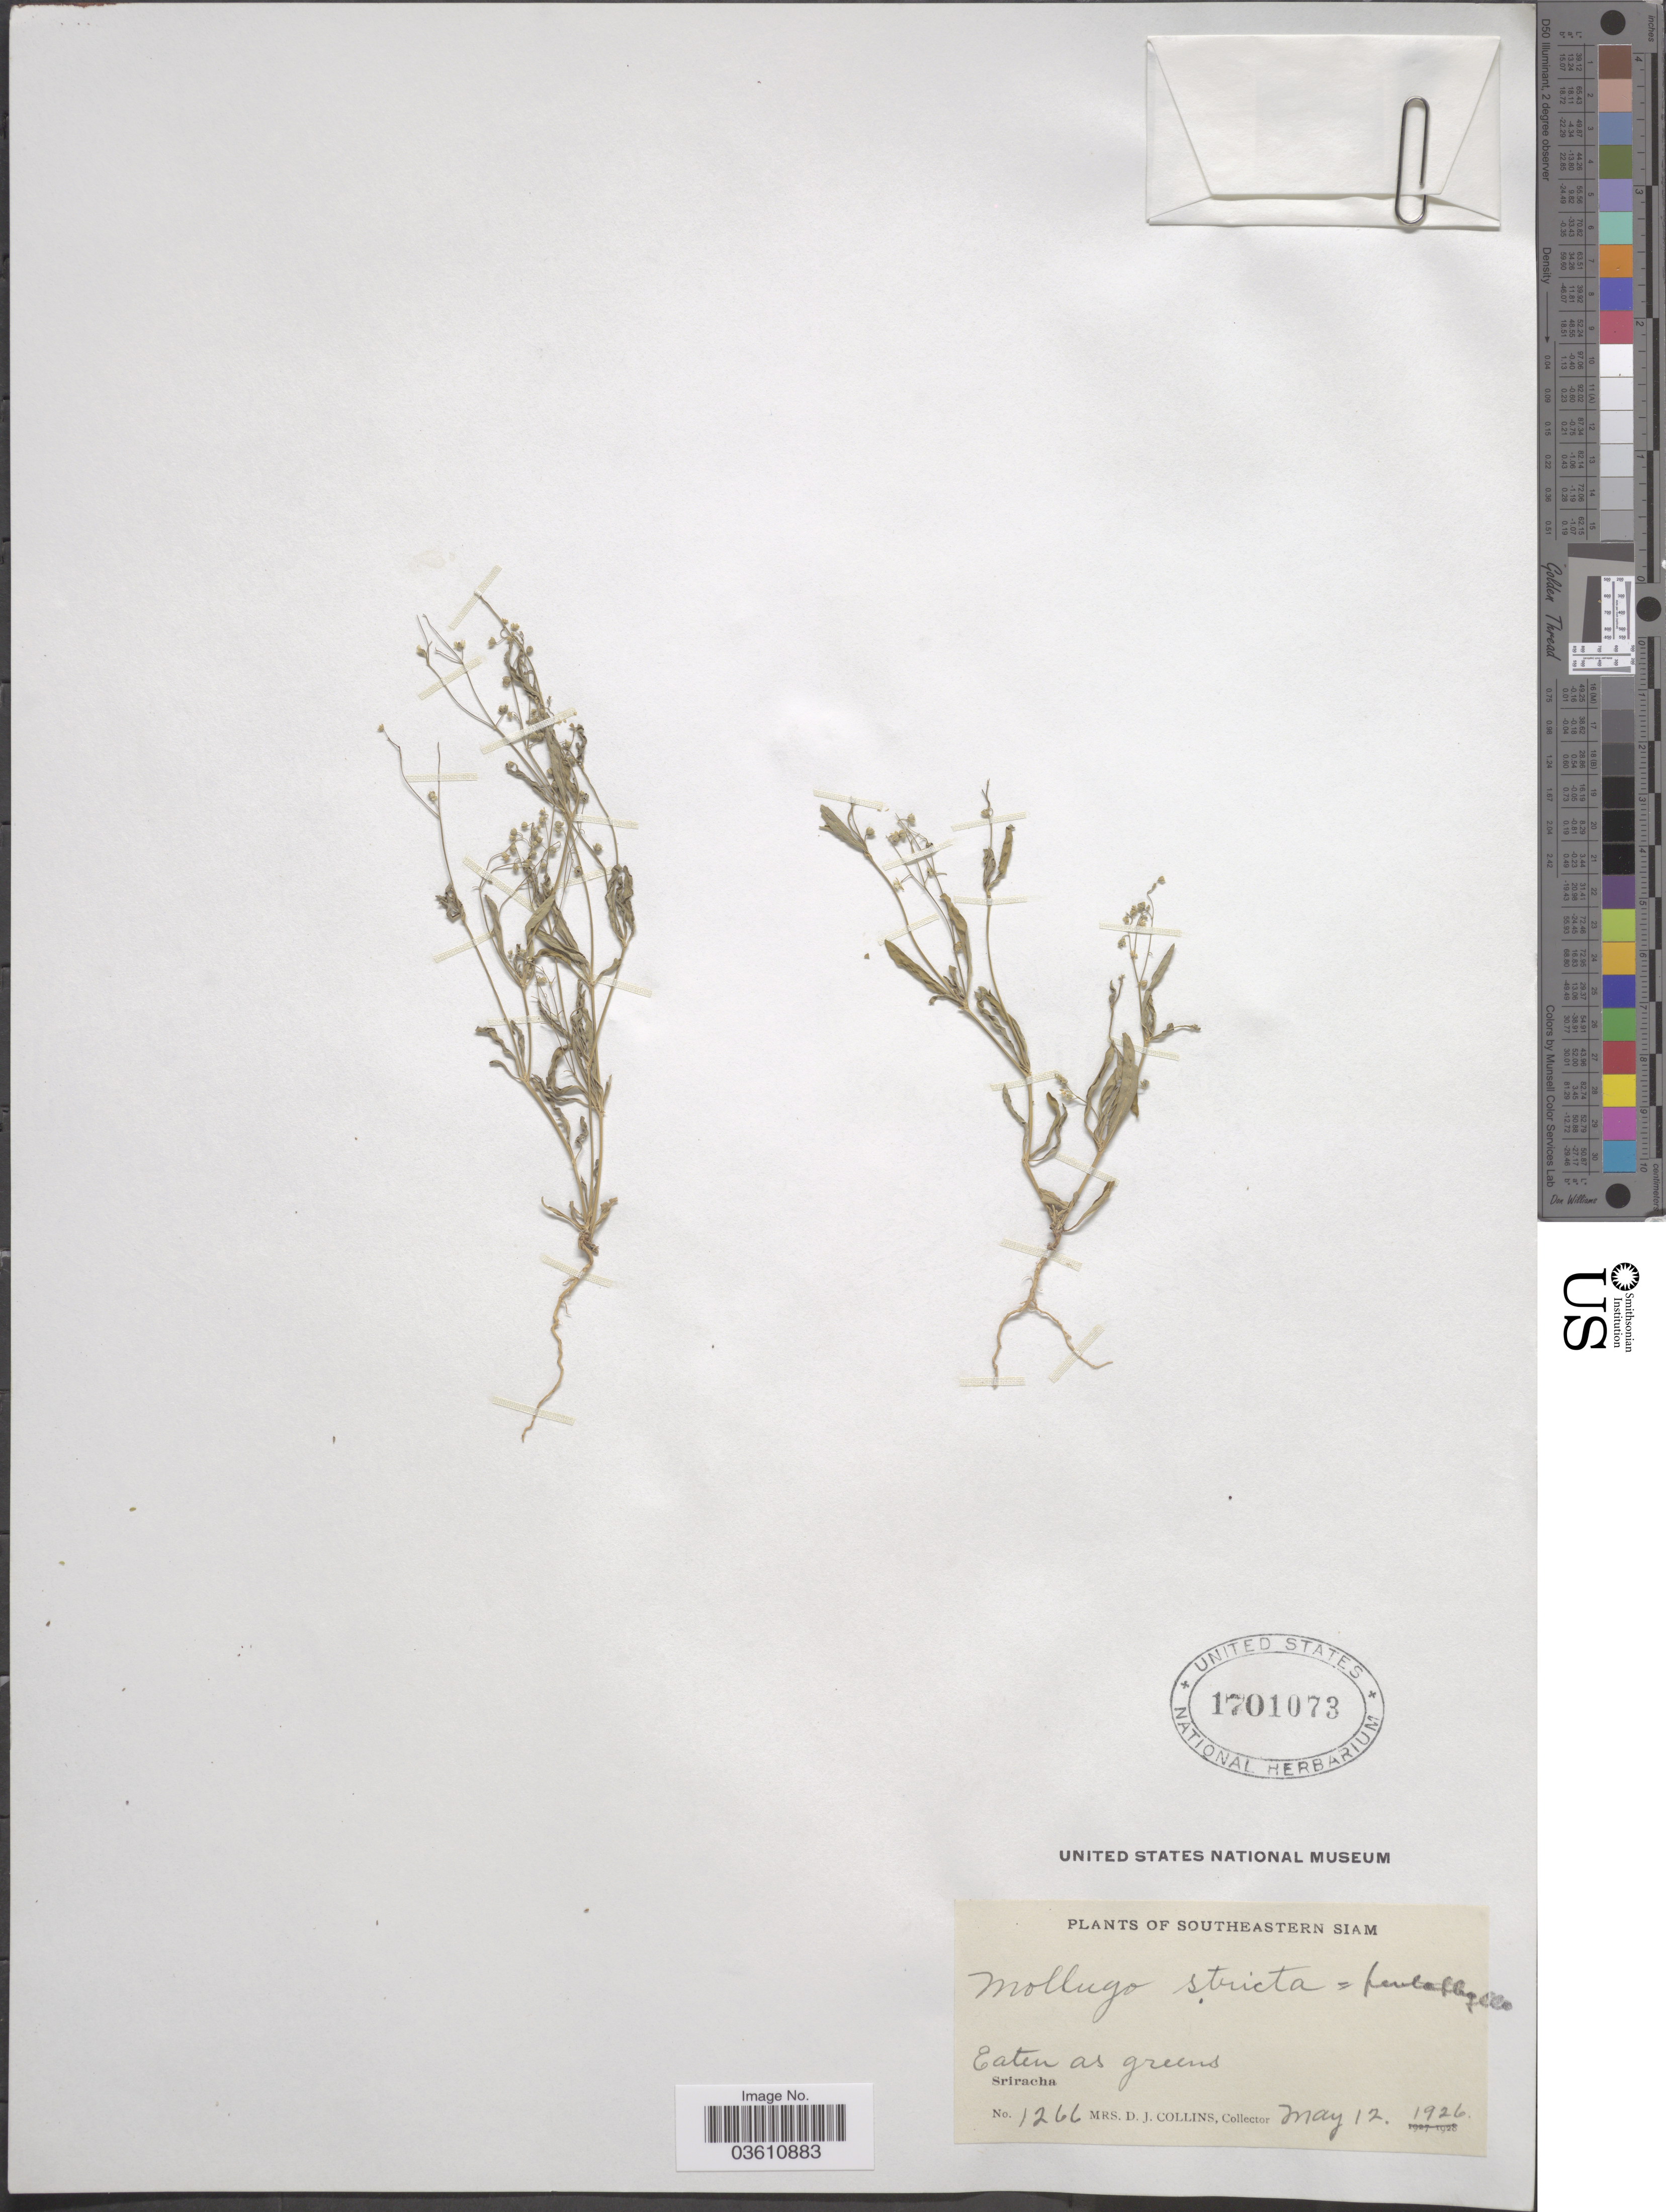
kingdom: Plantae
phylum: Tracheophyta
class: Magnoliopsida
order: Caryophyllales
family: Molluginaceae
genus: Trigastrotheca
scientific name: Trigastrotheca pentaphylla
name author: (L.) Thulin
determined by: Strong, Mark T., (BOT), Smithsonian Institution - National Museum of Natural History (UNITED STATES)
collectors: Mrs. D. J. Collins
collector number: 1266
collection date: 1926-05-12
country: Thailand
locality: Southeastern Siam. Sriracha.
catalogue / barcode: US 1701073